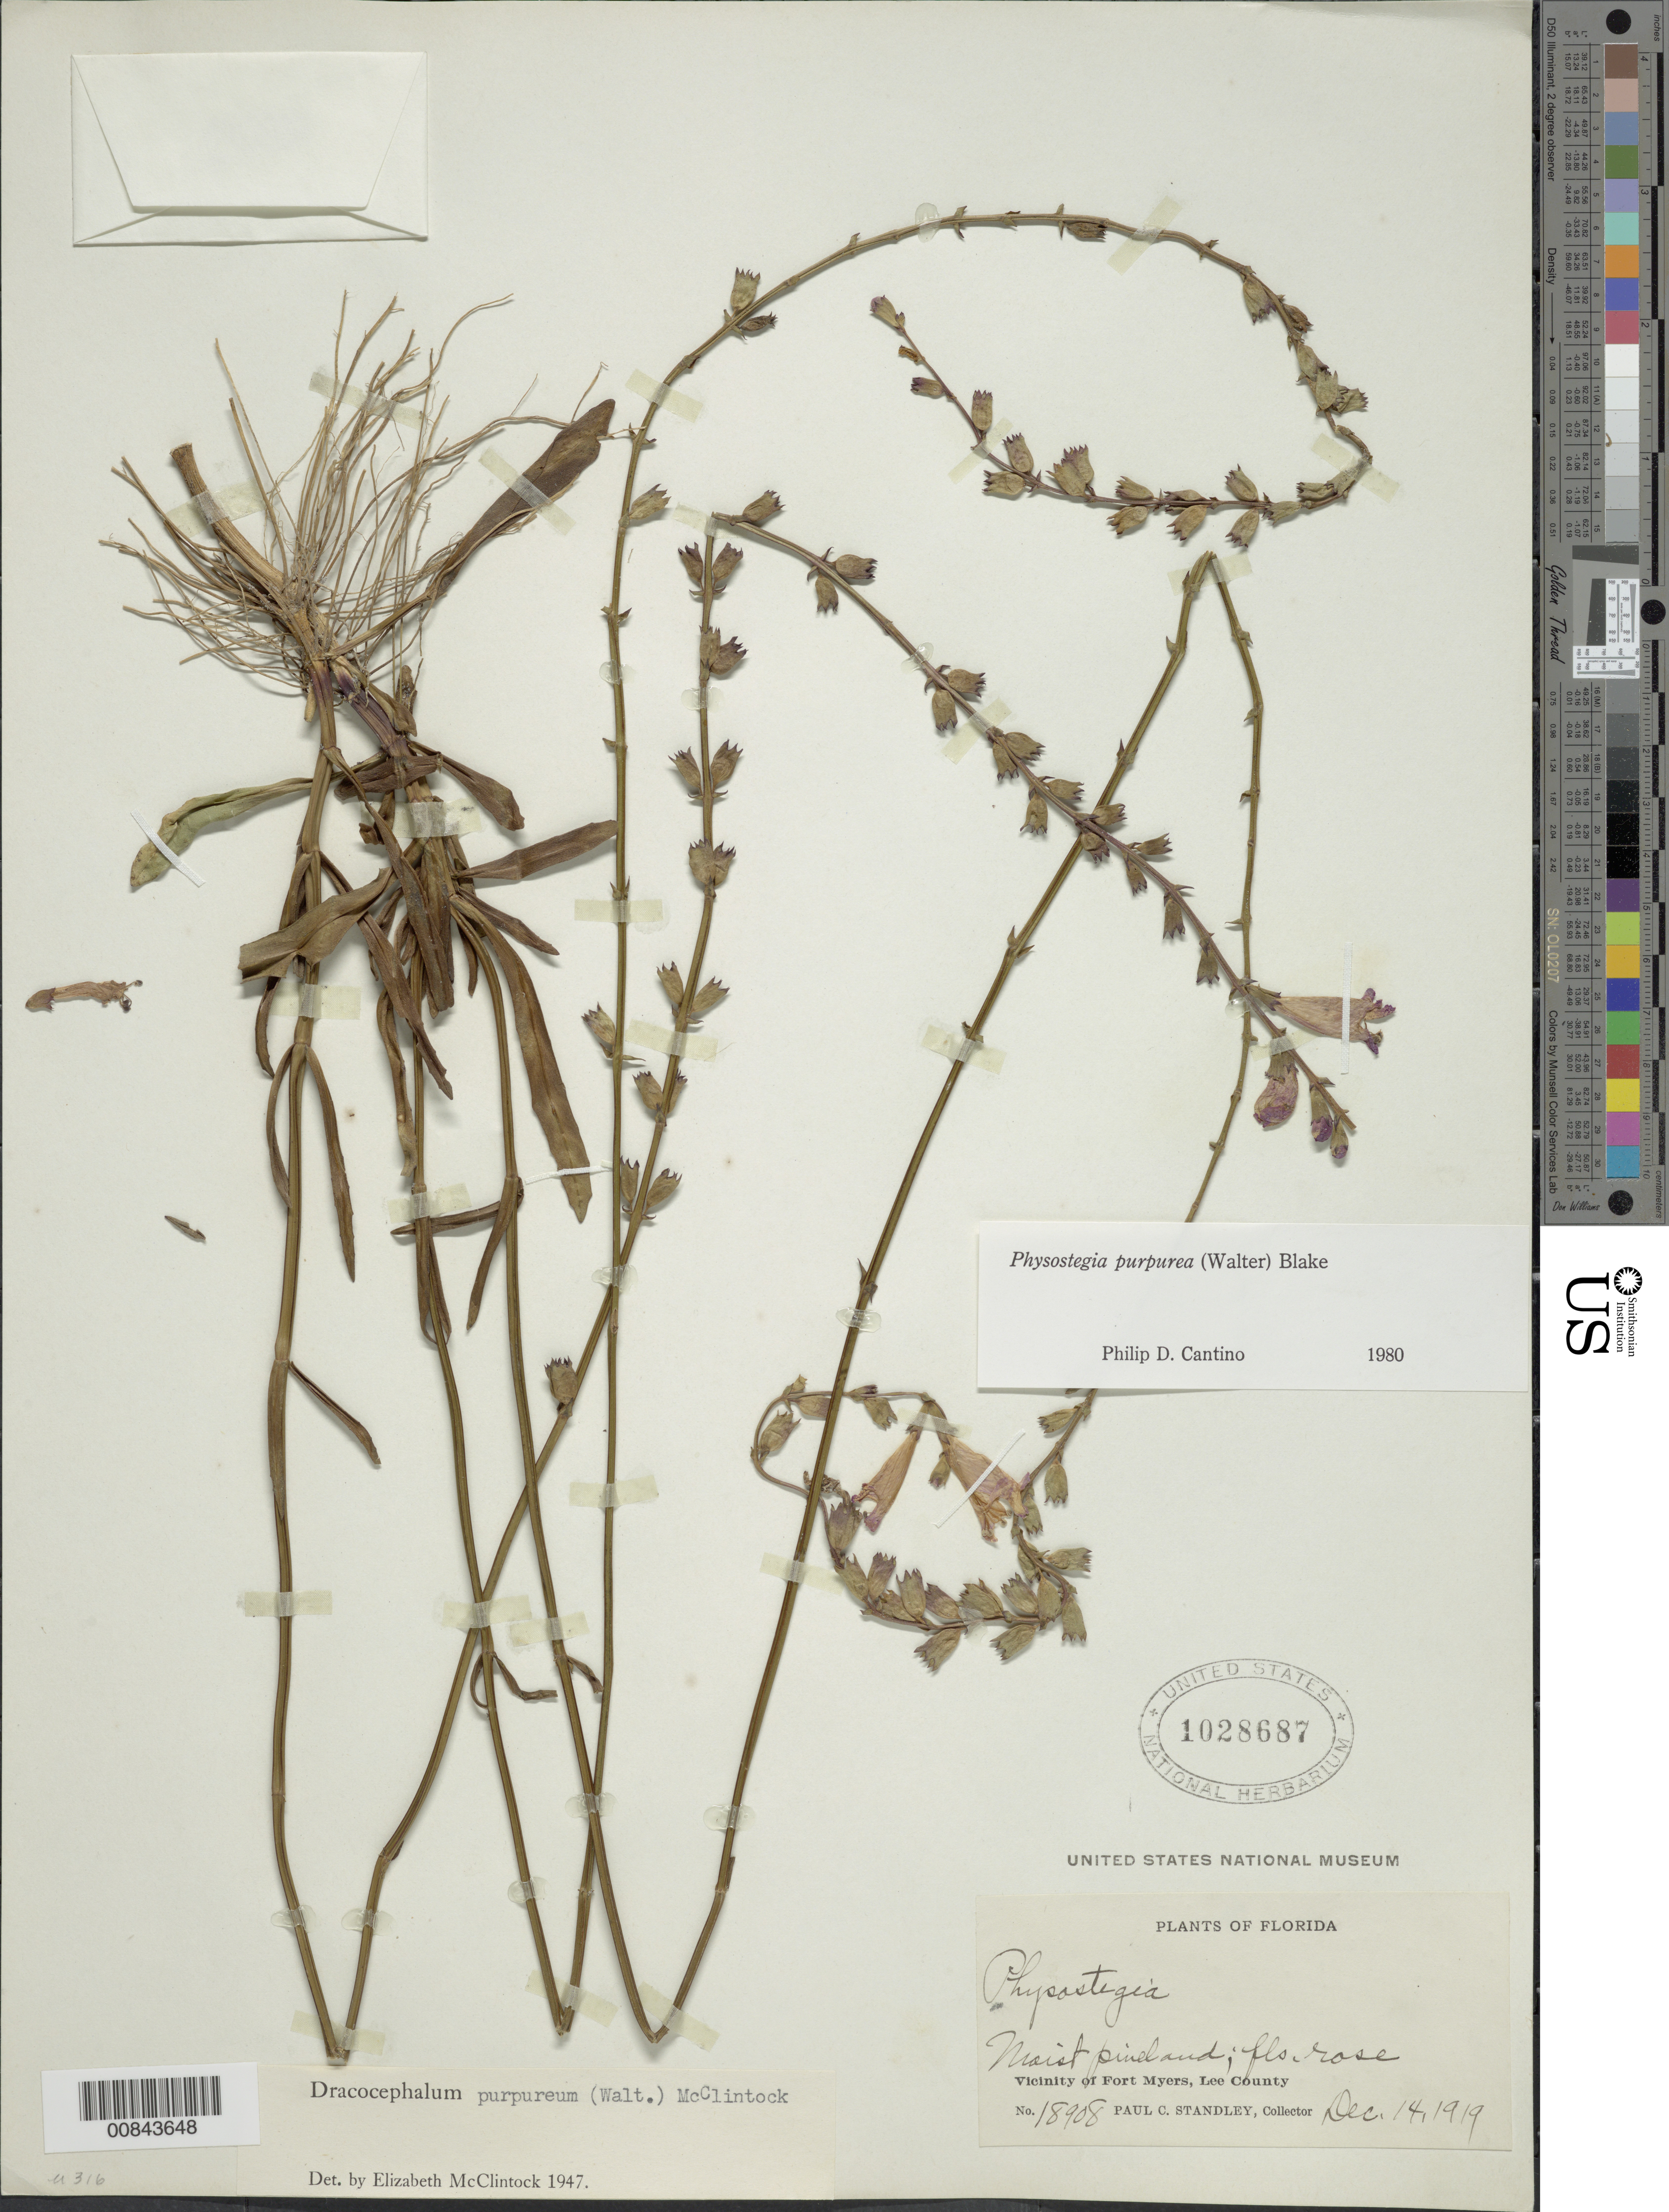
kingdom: Plantae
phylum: Tracheophyta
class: Magnoliopsida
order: Lamiales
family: Lamiaceae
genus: Physostegia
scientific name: Physostegia purpurea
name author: (Walter) Blake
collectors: P. C. Standley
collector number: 18908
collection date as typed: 14 Dec 1919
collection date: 1919-12-14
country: United States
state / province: Florida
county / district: Lee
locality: Fort Myers.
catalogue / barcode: US 1028687